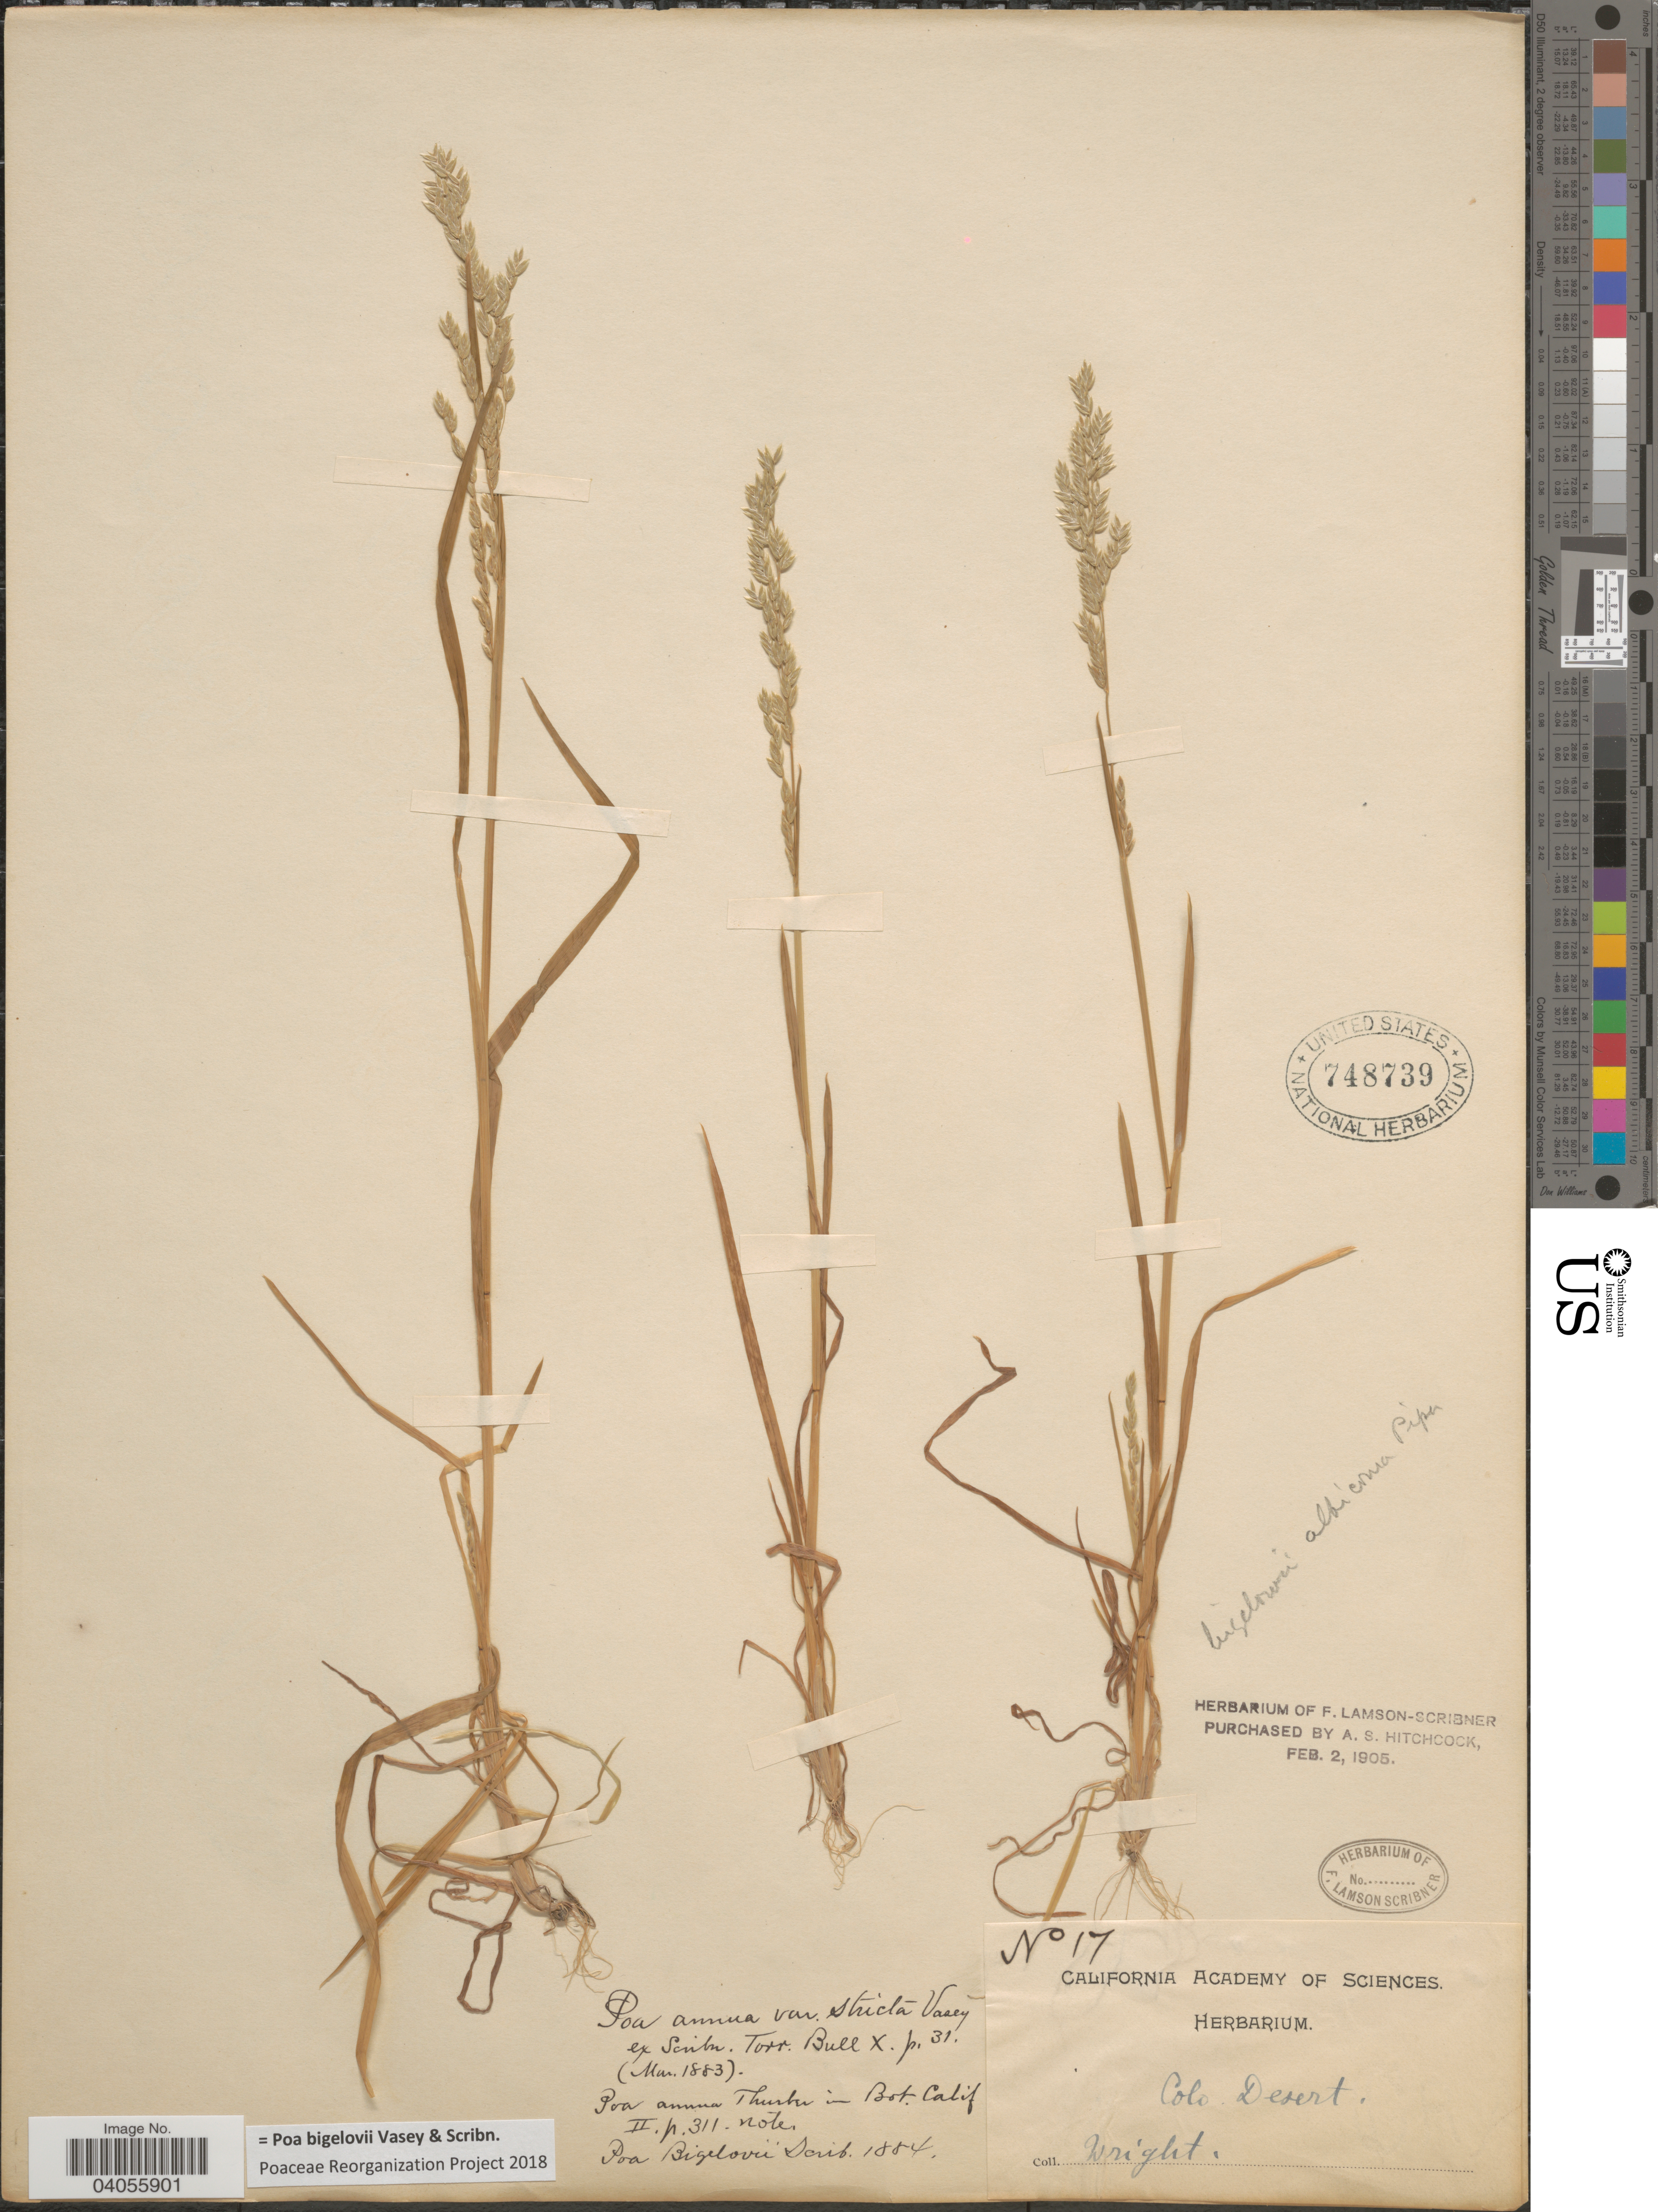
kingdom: Plantae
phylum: Tracheophyta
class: Liliopsida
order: Poales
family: Poaceae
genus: Poa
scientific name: Poa bigelovii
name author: Vasey & Scribn.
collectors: Wright, --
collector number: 17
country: United States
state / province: Colorado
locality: Colo. Desert.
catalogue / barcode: US 748739